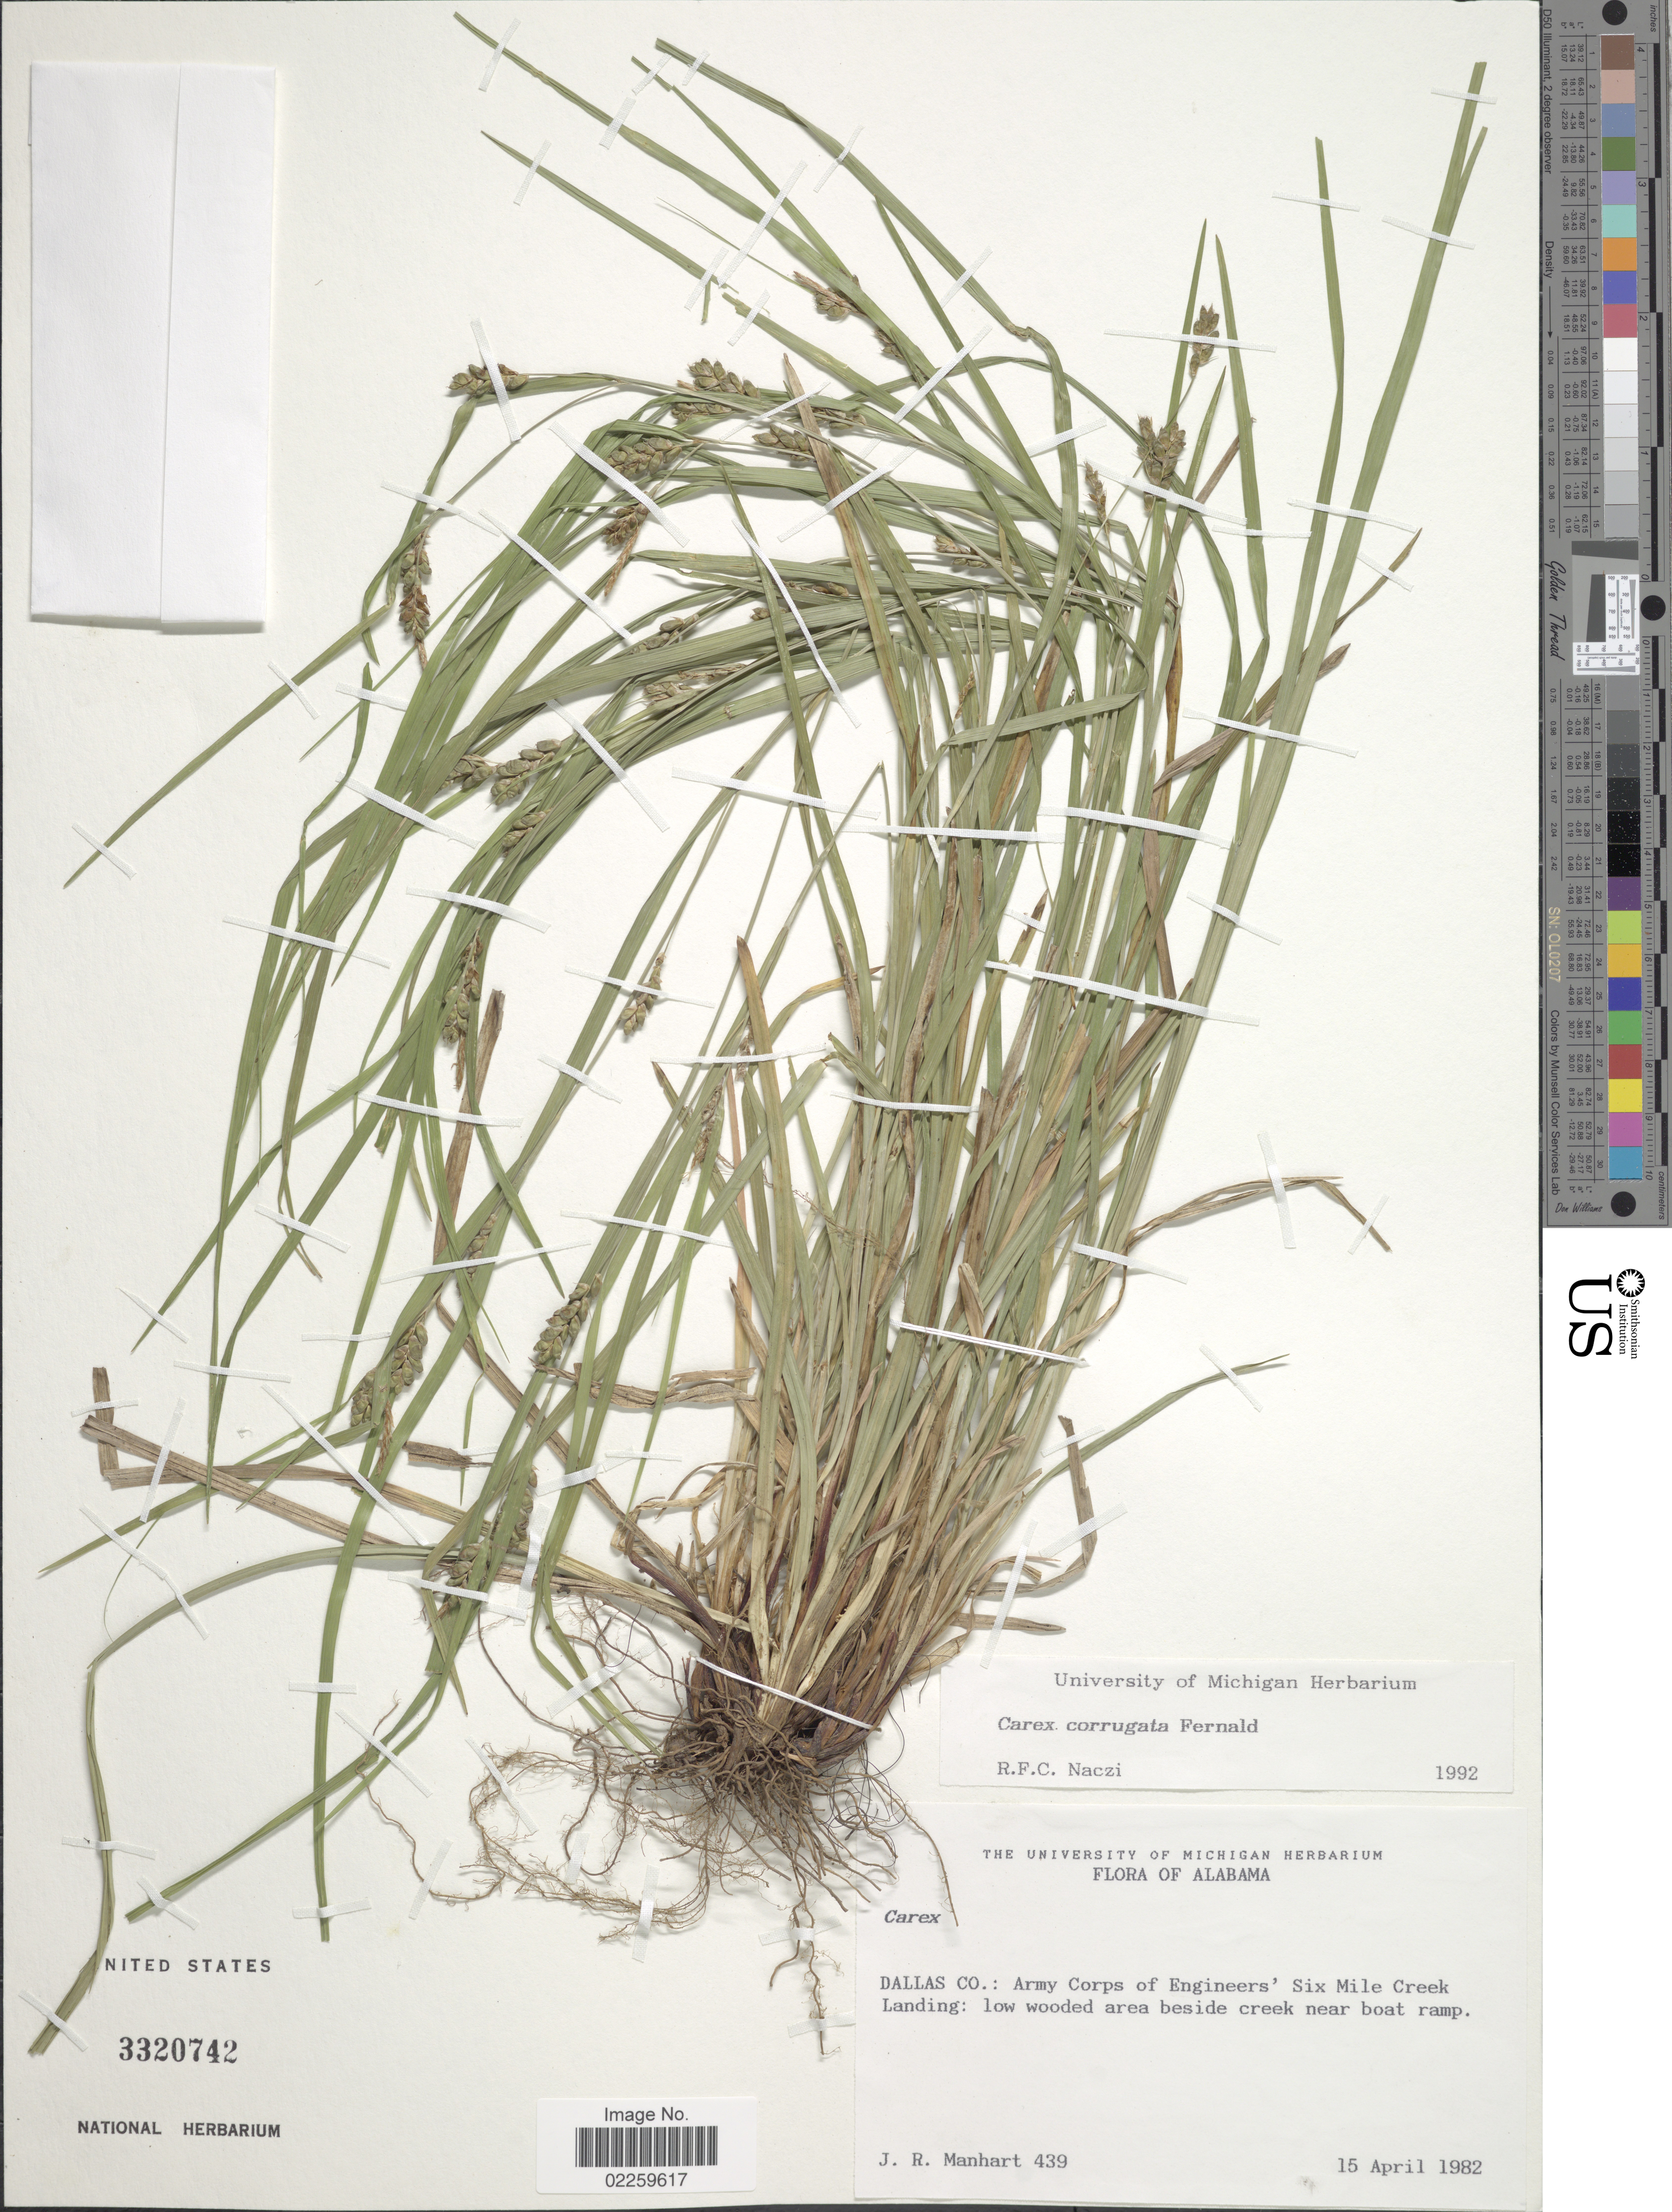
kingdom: Plantae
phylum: Tracheophyta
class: Liliopsida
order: Poales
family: Cyperaceae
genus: Carex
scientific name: Carex corrugata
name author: Fernald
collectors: J. Manhart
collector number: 439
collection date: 1982-04-15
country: United States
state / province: Alabama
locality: Alabama, Dallas Co.: Army Corps of Engineers' Six Mile Creek Landing: low wooded area beside creek near boat ramp.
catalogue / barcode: US 3320742